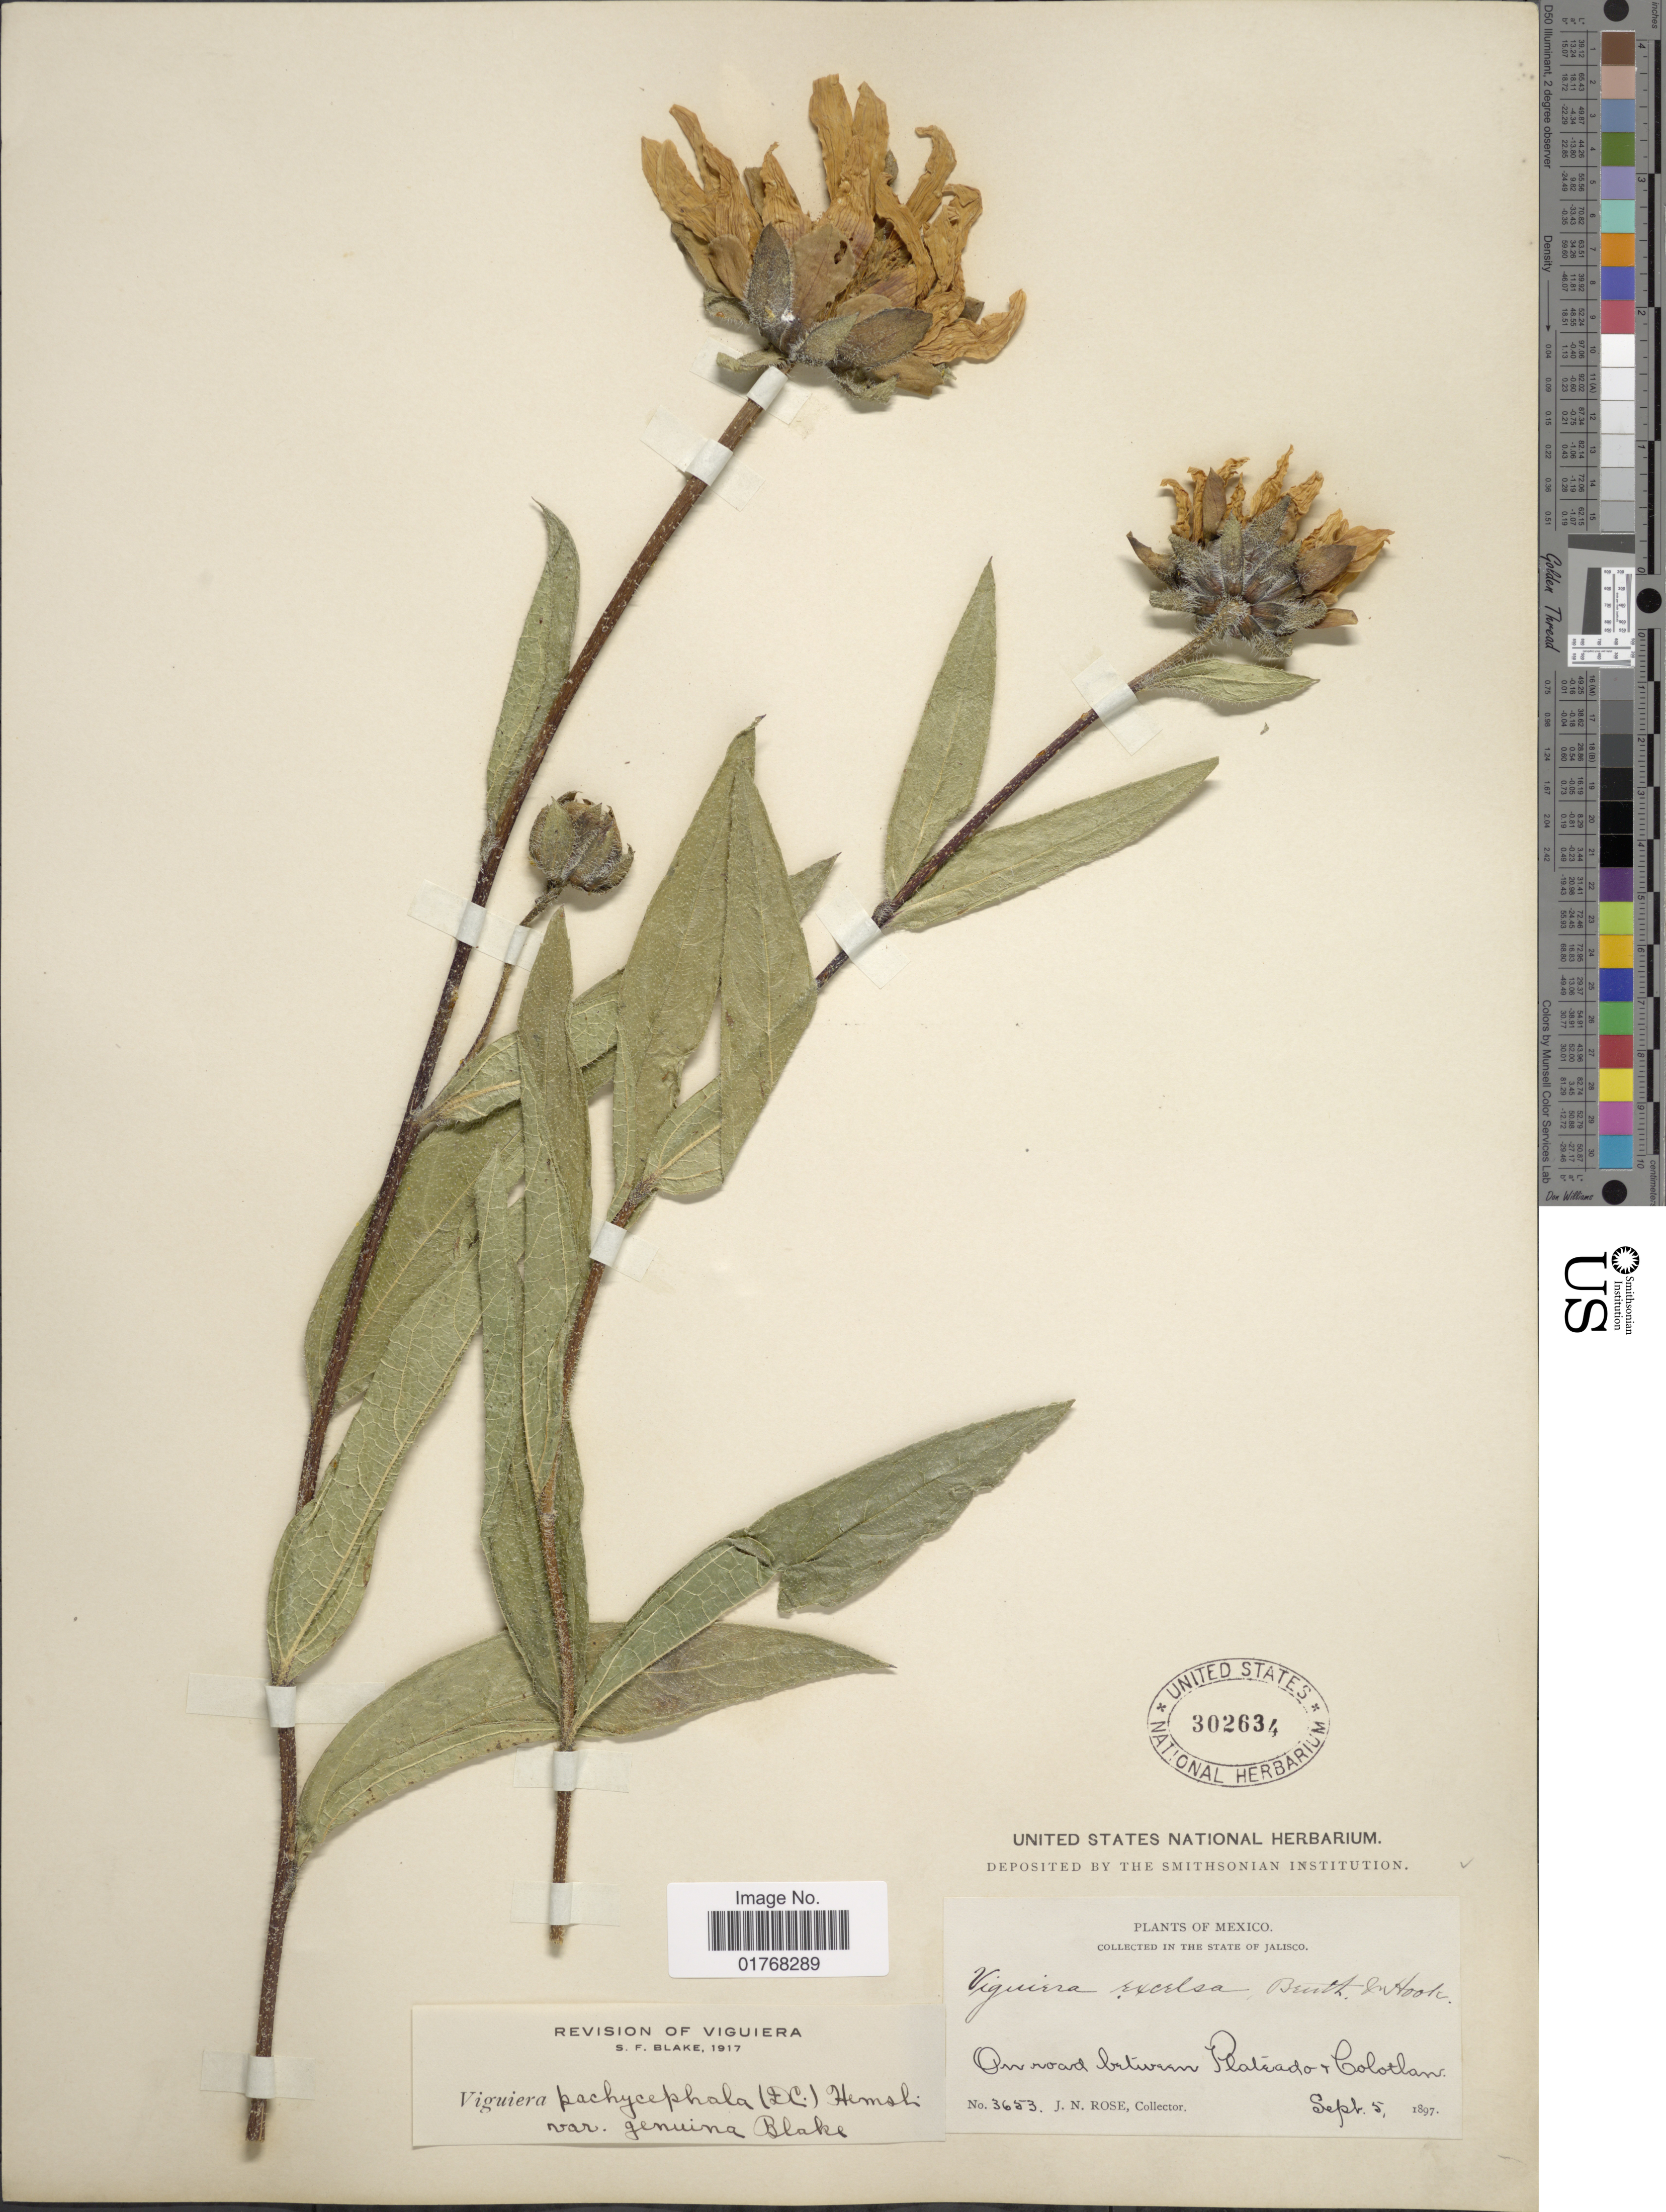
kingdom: Plantae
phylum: Tracheophyta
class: Magnoliopsida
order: Asterales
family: Asteraceae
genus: Viguiera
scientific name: Viguiera pachycephala var. genuina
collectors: J. N. Rose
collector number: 3653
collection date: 1897-09-05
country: Mexico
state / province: Jalisco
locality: On road between Plateado + Colotlan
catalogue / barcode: US 302634